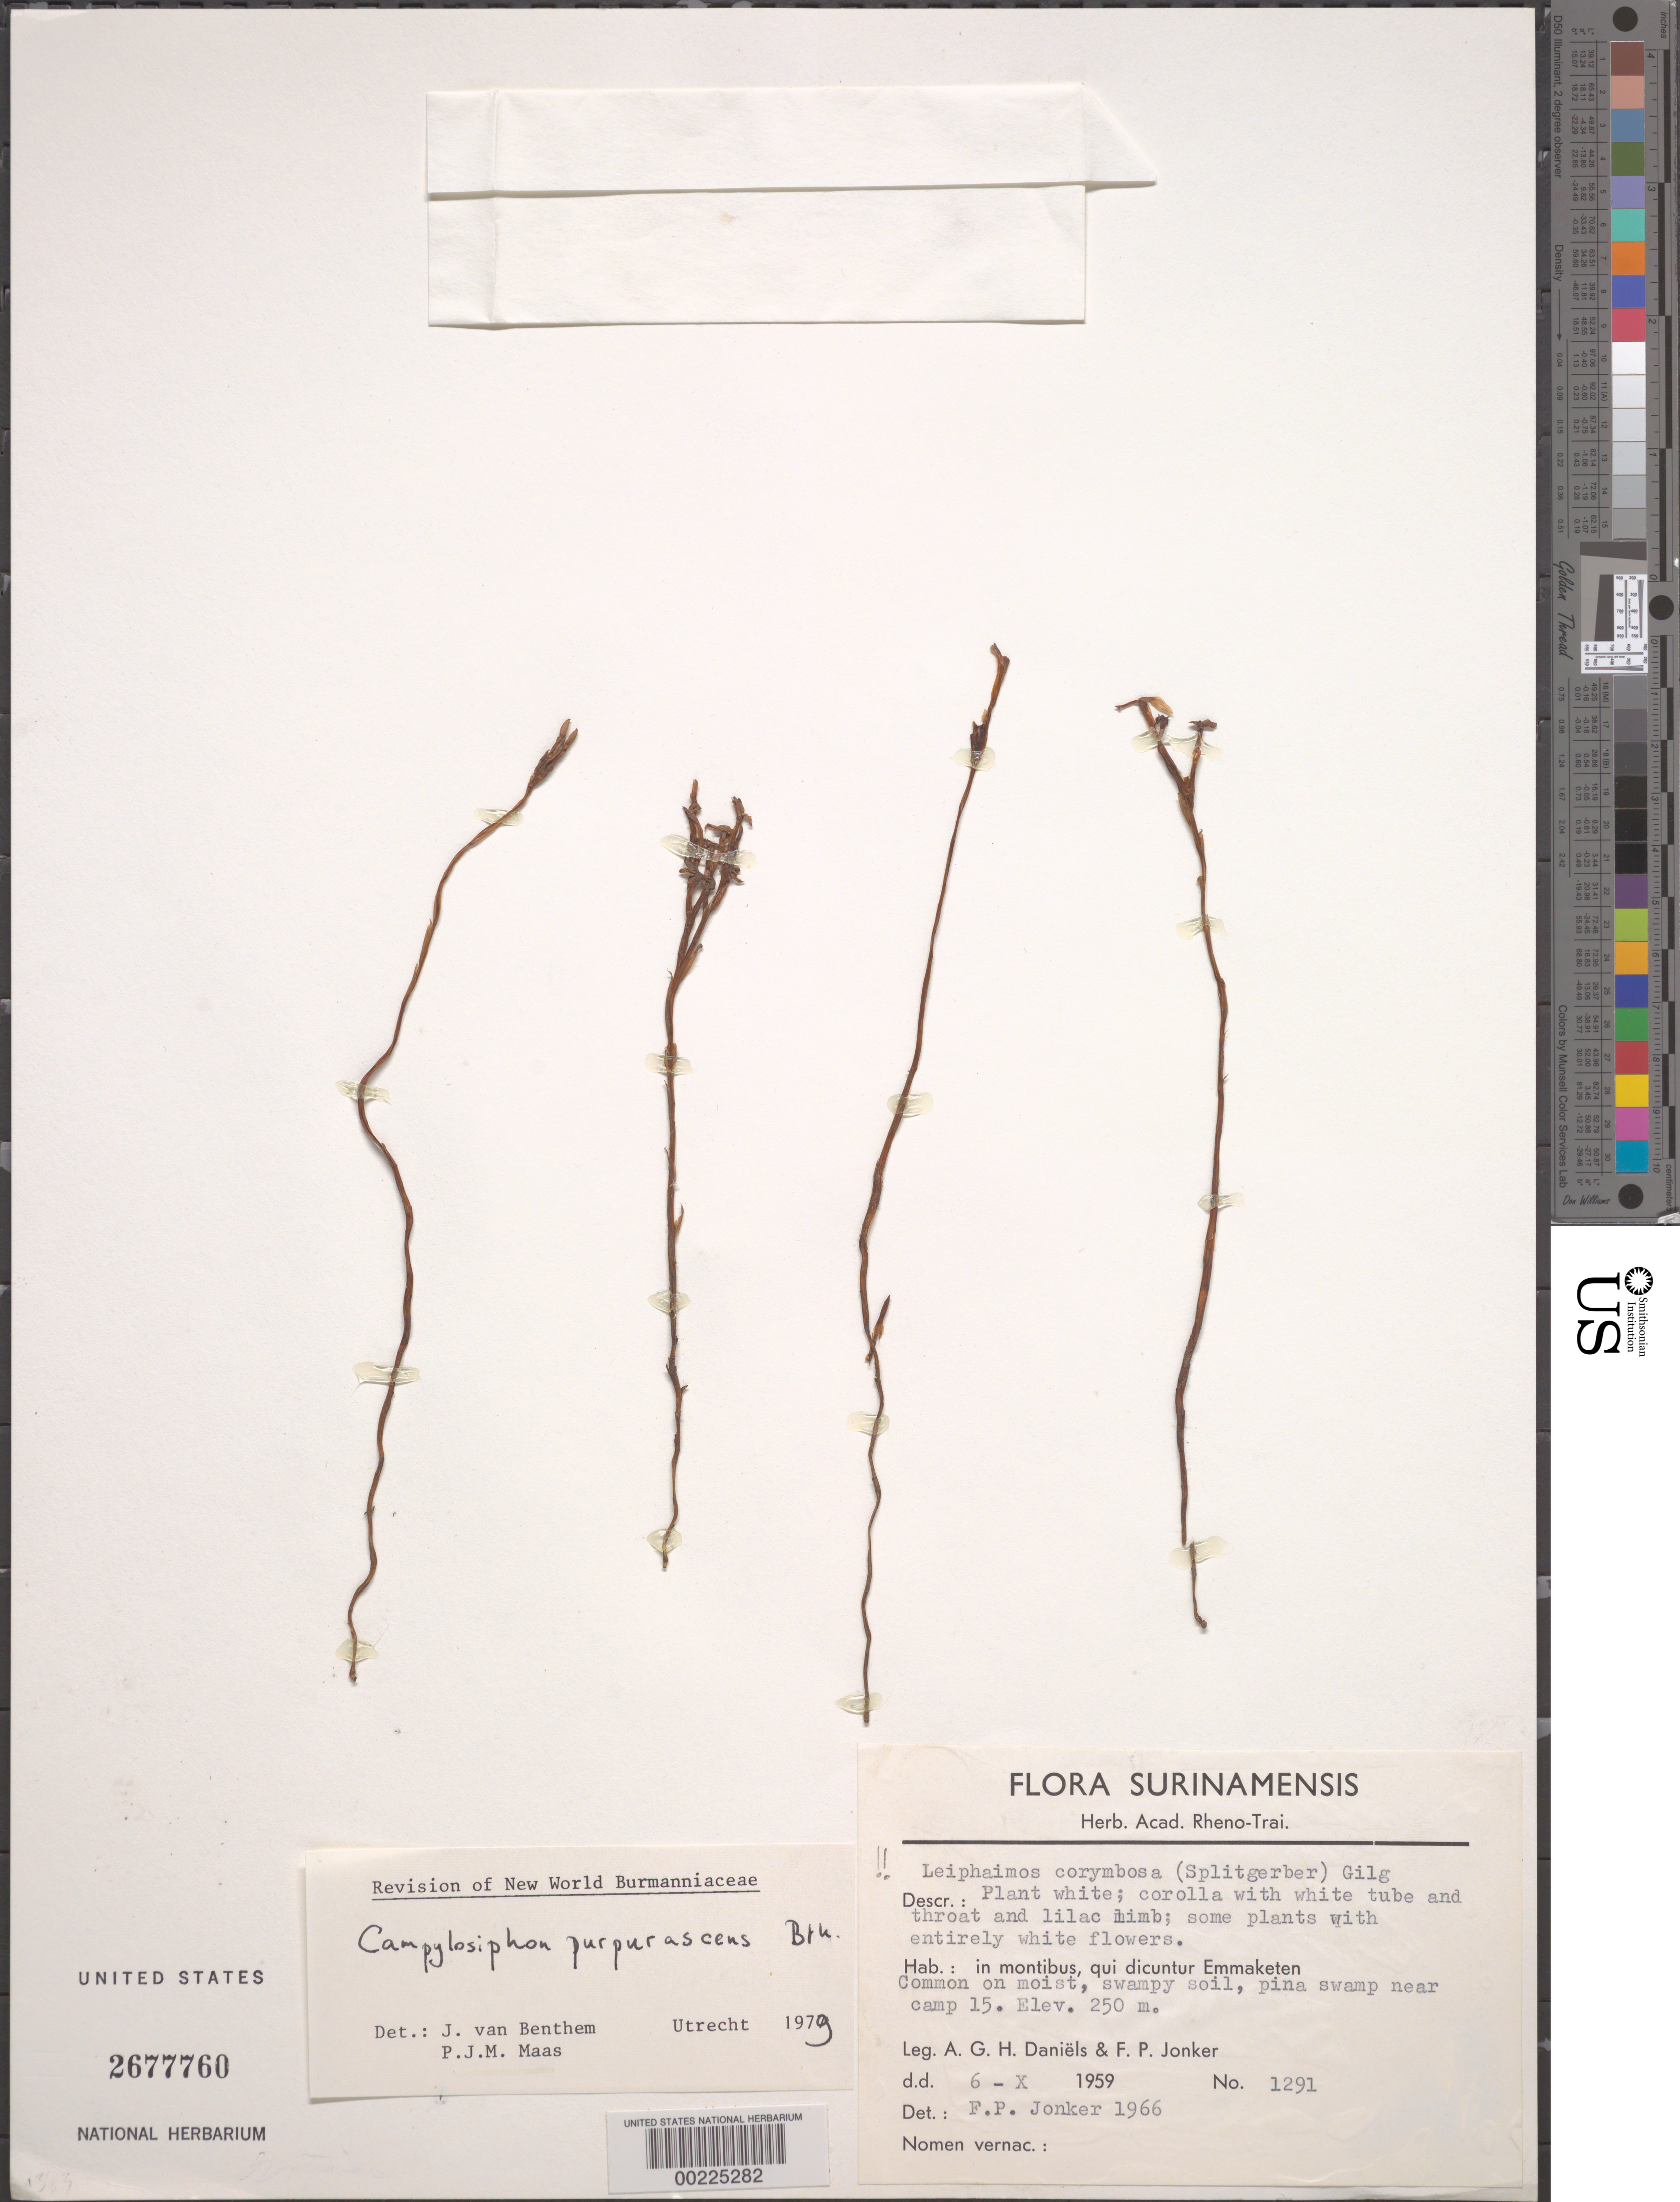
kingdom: Plantae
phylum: Tracheophyta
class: Liliopsida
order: Dioscoreales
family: Burmanniaceae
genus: Campylosiphon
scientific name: Campylosiphon purpurascens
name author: Benth.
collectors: A. Daniëls & F. P. Jonker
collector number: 1291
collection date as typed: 06 Oct 1959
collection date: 1959-10-06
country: Suriname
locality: Swamp near camp 15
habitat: Moist, swampy soil, pina swamp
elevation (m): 250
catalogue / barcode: US 2677760